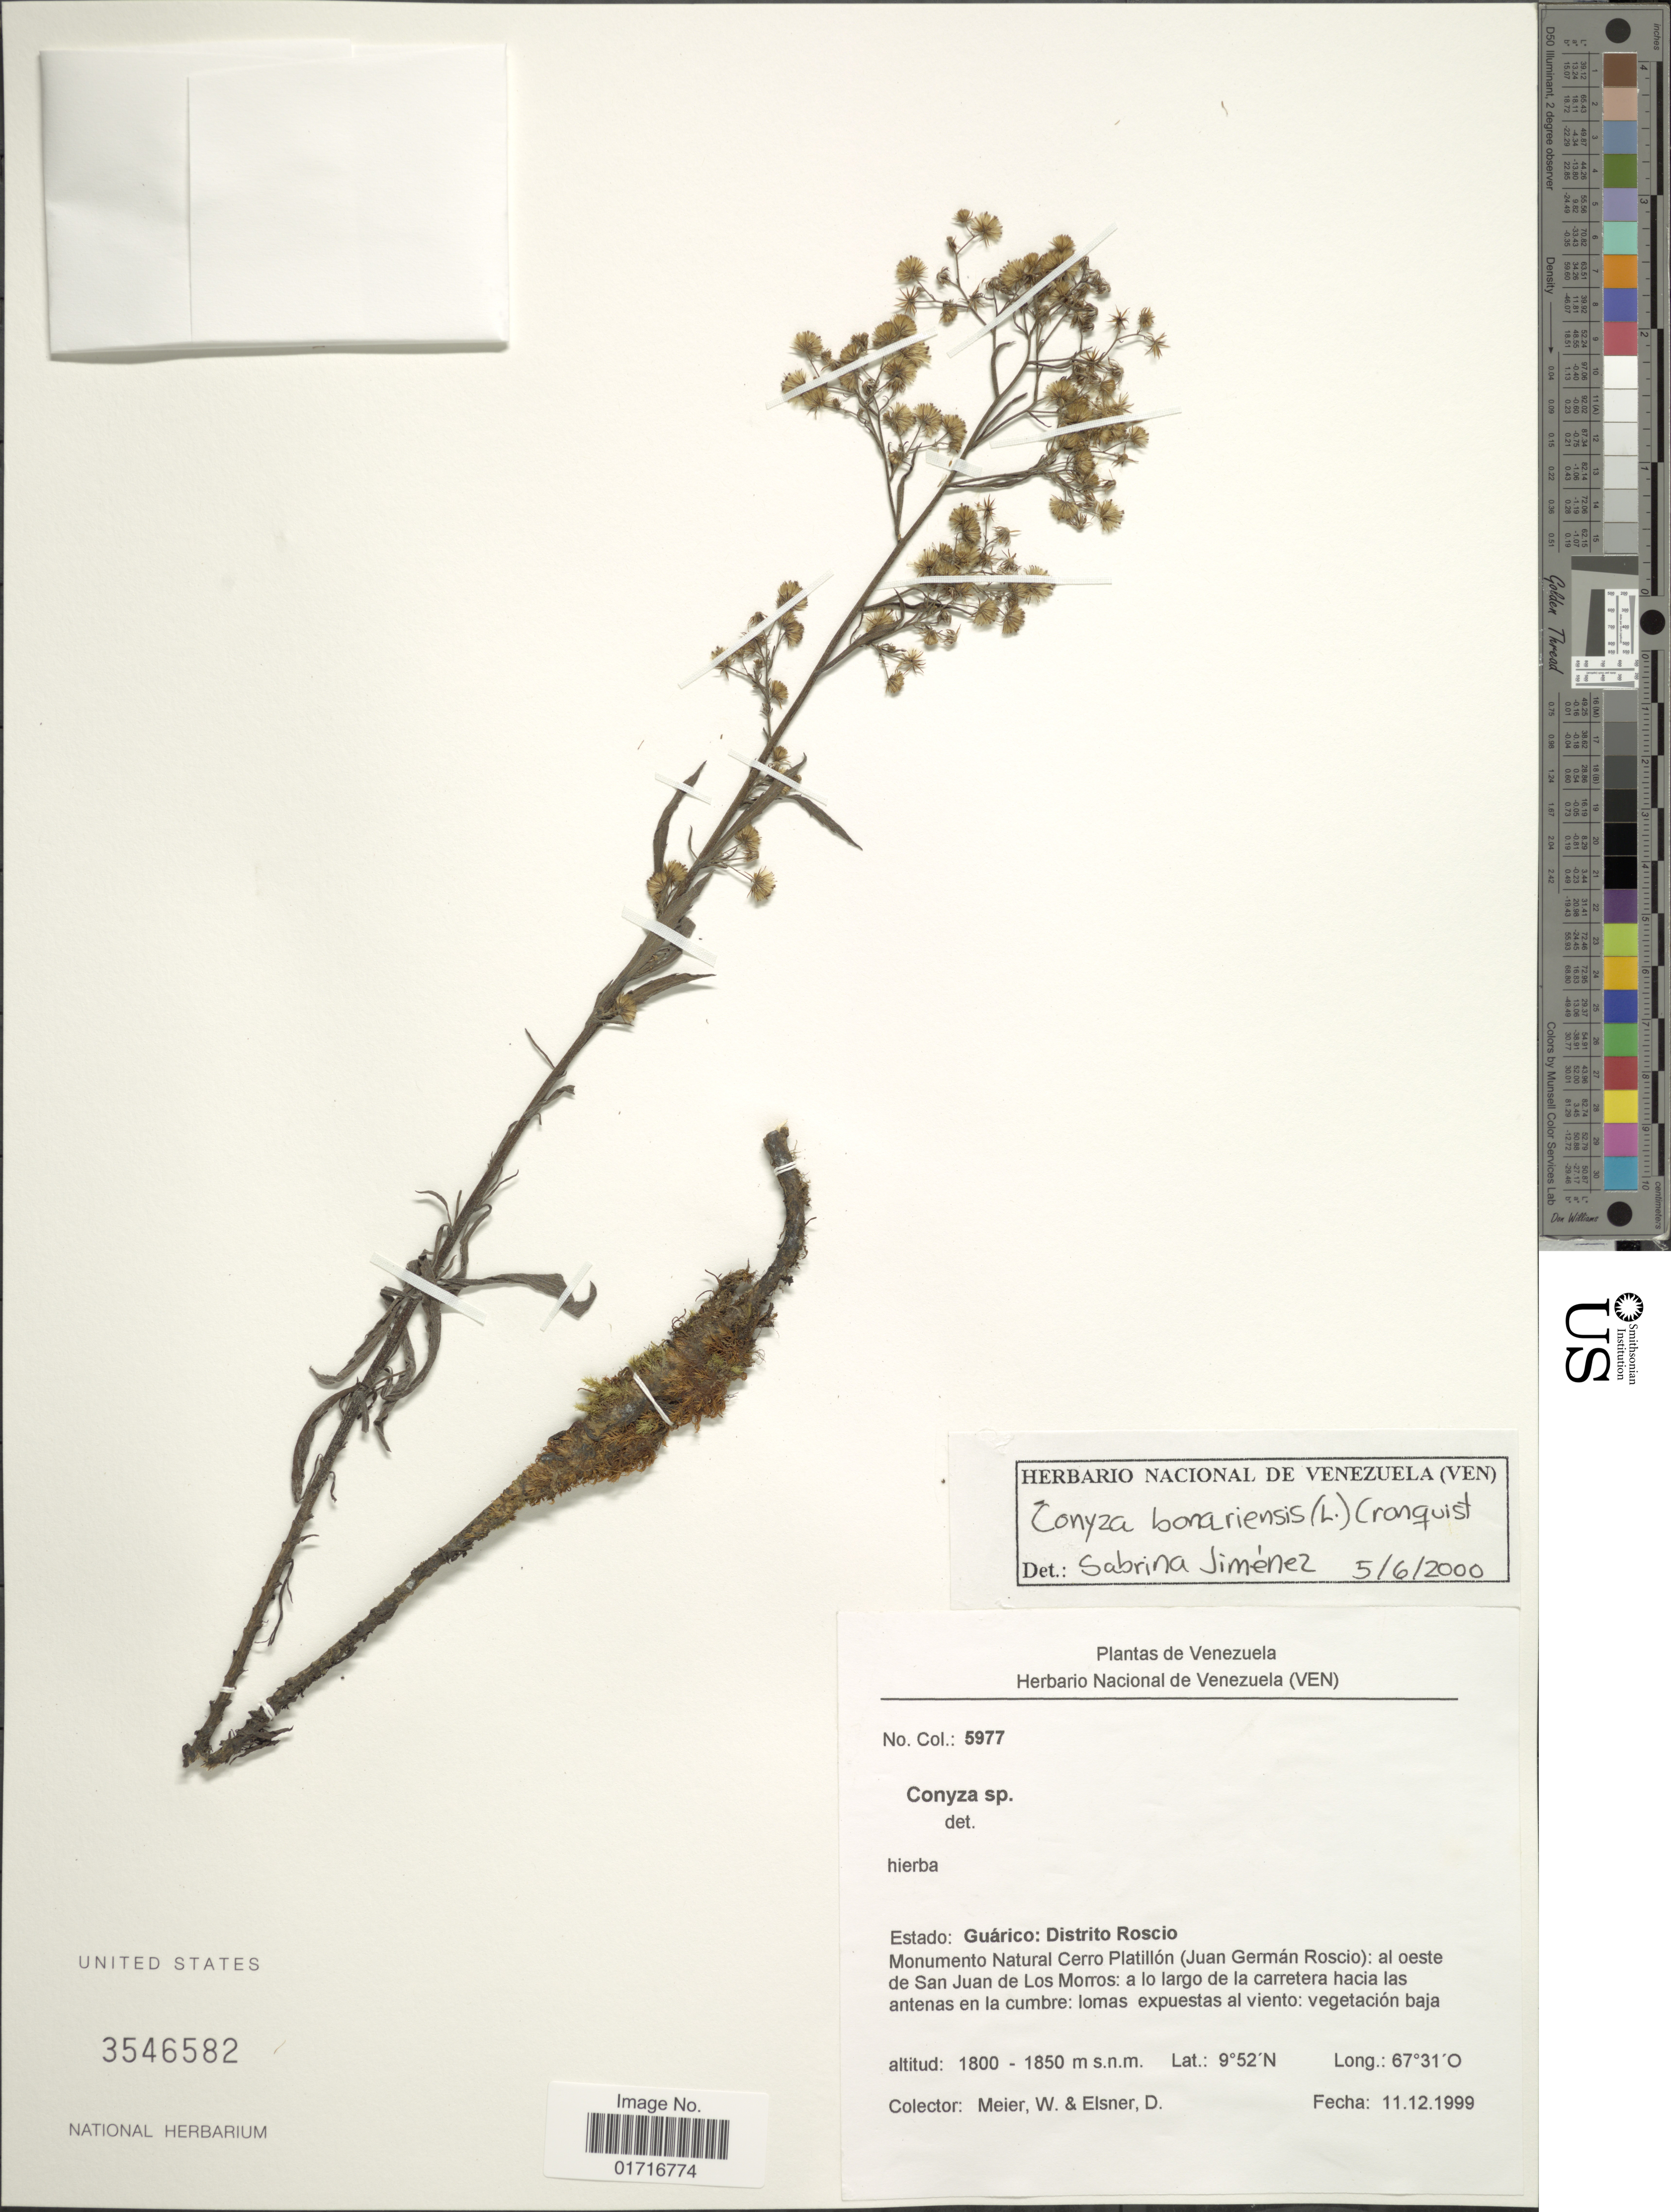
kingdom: Plantae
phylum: Tracheophyta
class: Magnoliopsida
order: Asterales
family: Asteraceae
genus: Conyza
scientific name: Conyza bonariensis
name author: (L.) Cronq.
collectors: W. Meier & D. Elsner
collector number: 5977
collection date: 1999-12-11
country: Venezuela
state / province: Guárico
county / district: Juan Germán Roscio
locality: Estado: Guarico: Distrito Roscio, Monumento Natural Cerro Platillon (Juan german Roscio): al oeste de San Juan de Los Morros.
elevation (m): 1800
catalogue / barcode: US 3546582